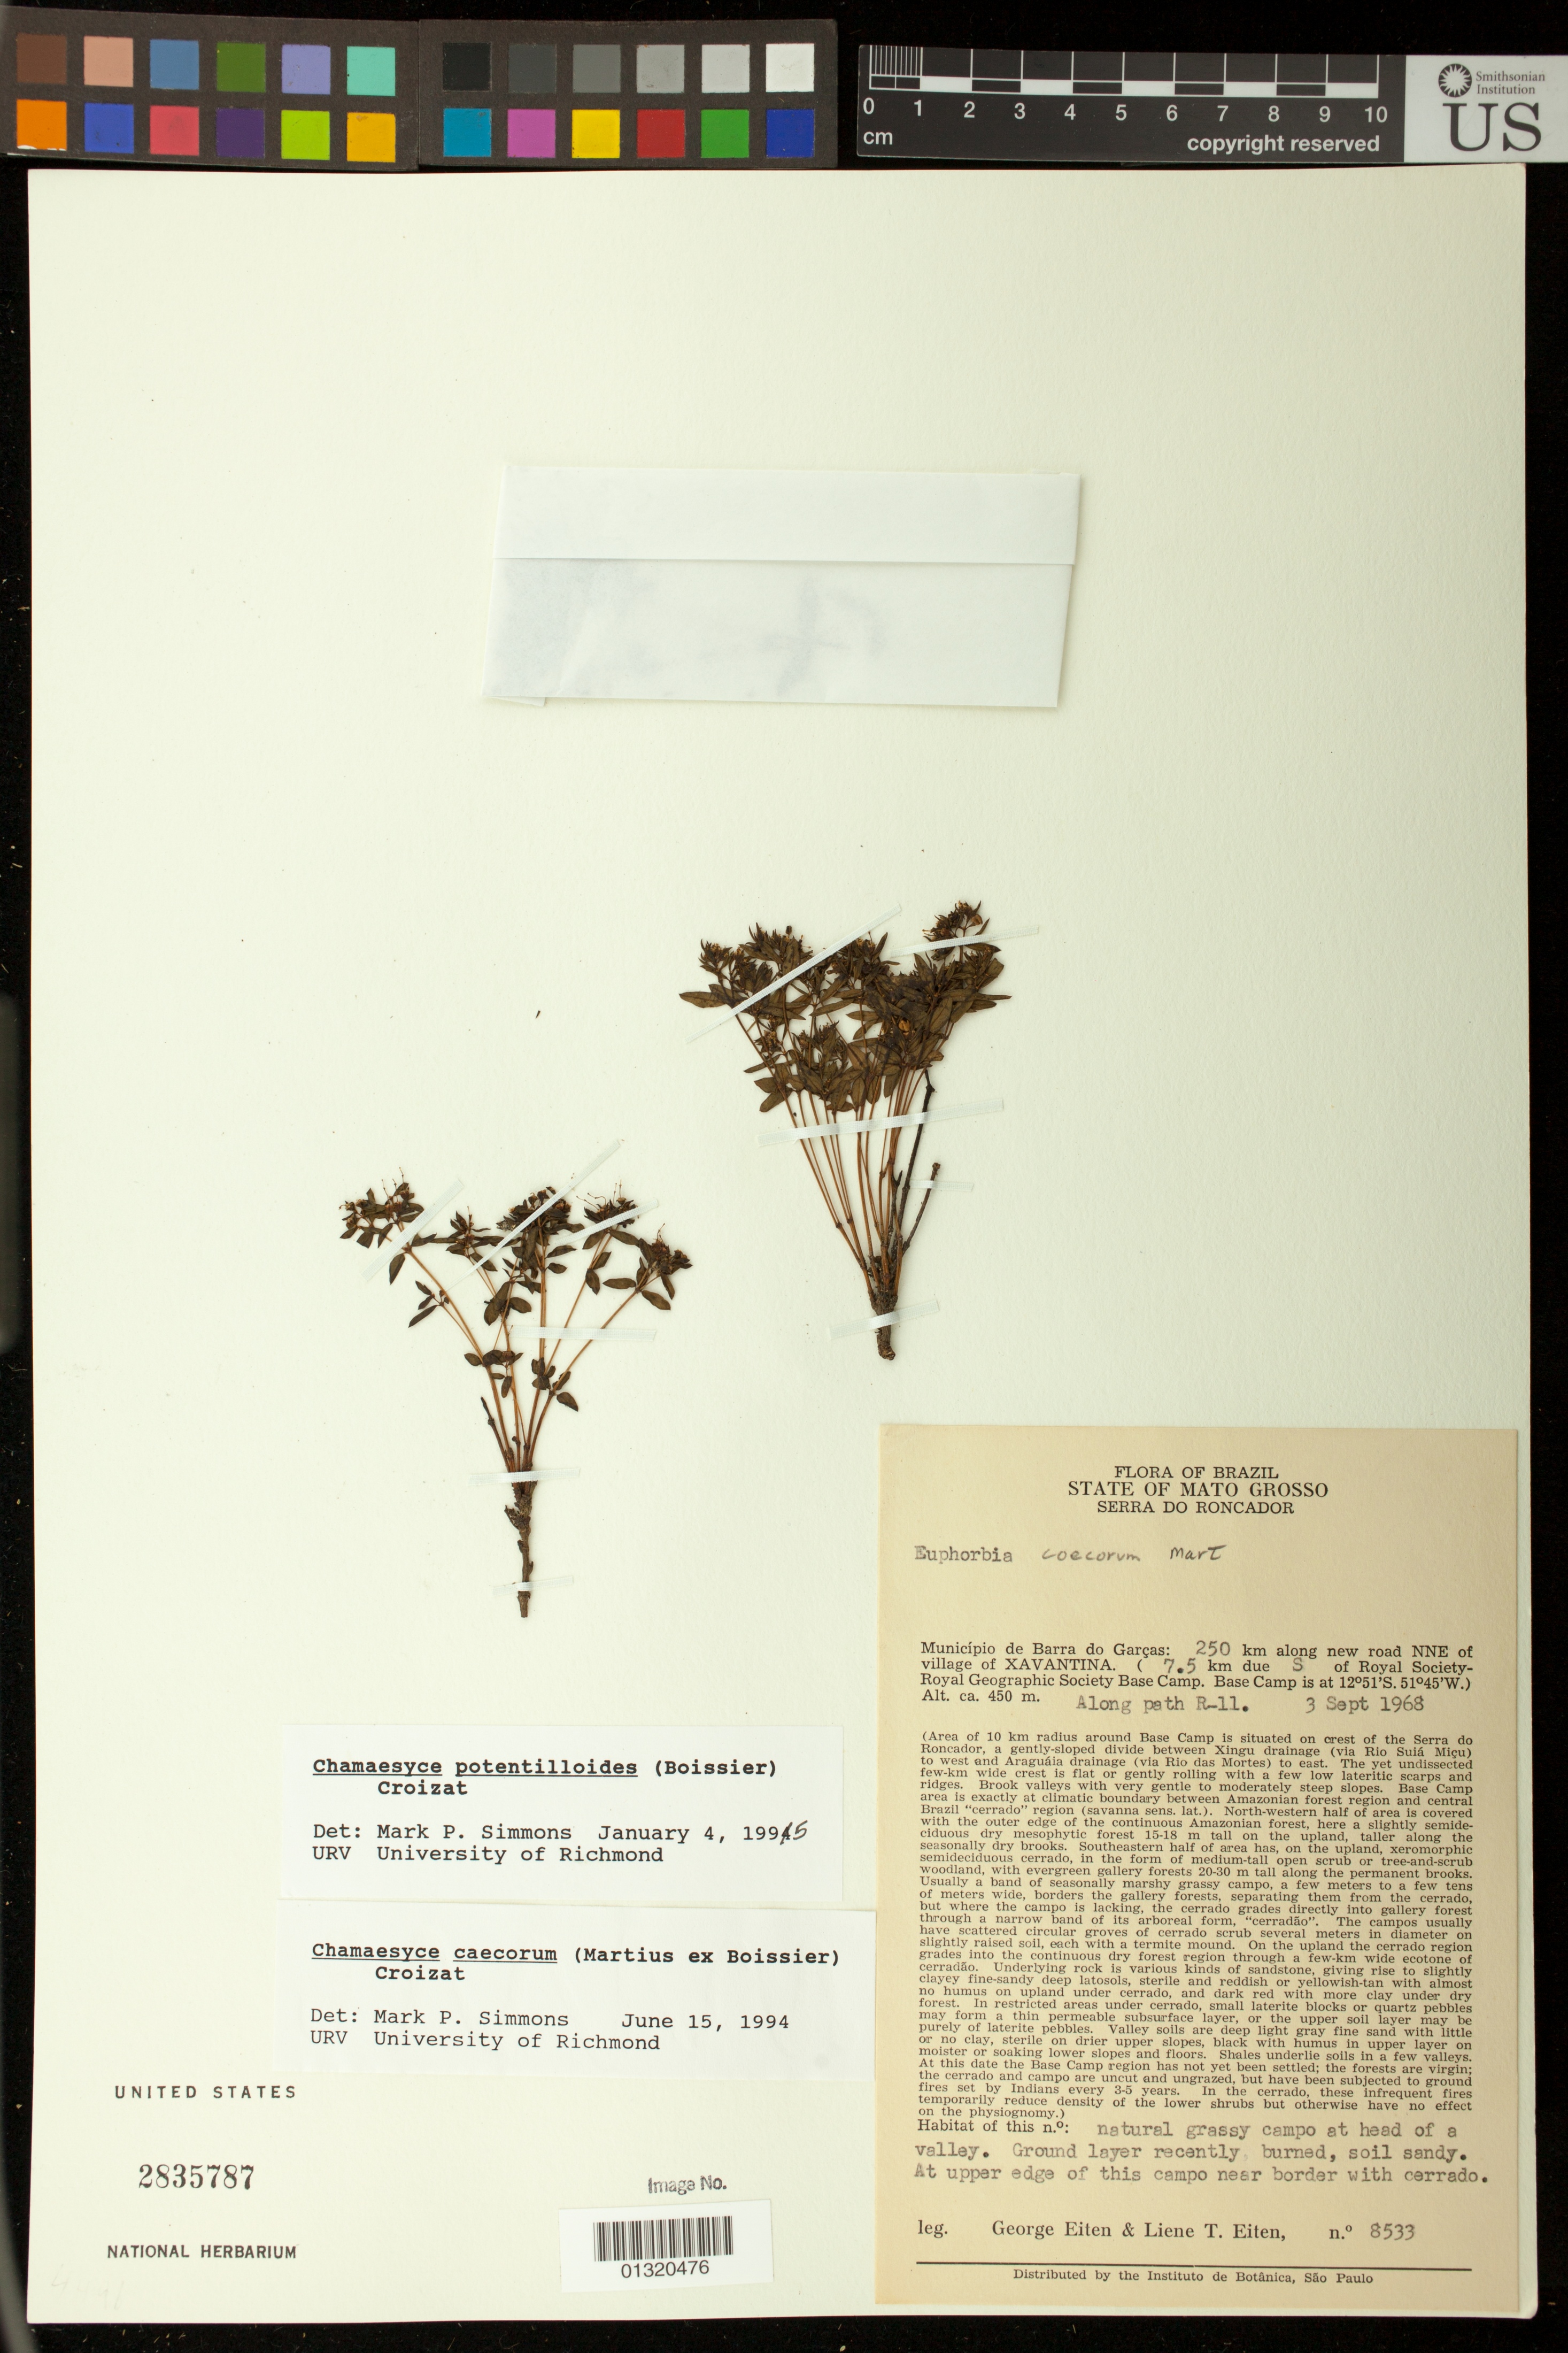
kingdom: Plantae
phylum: Tracheophyta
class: Magnoliopsida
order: Malpighiales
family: Euphorbiaceae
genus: Euphorbia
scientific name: Euphorbia potentilloides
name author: Boiss.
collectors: G. Eiten & L. T. Eiten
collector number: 8533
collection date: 1968-09-03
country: Brazil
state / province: Mato Grosso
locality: Within a 10 km radius of: Municipio de Barra do Garcas: 250km along new road NNE of village of Xavantina. (7.5 km due S of Royal Society Royal Geographic Society Base Camp.) Along path R-11.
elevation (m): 450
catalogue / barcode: US 2835787